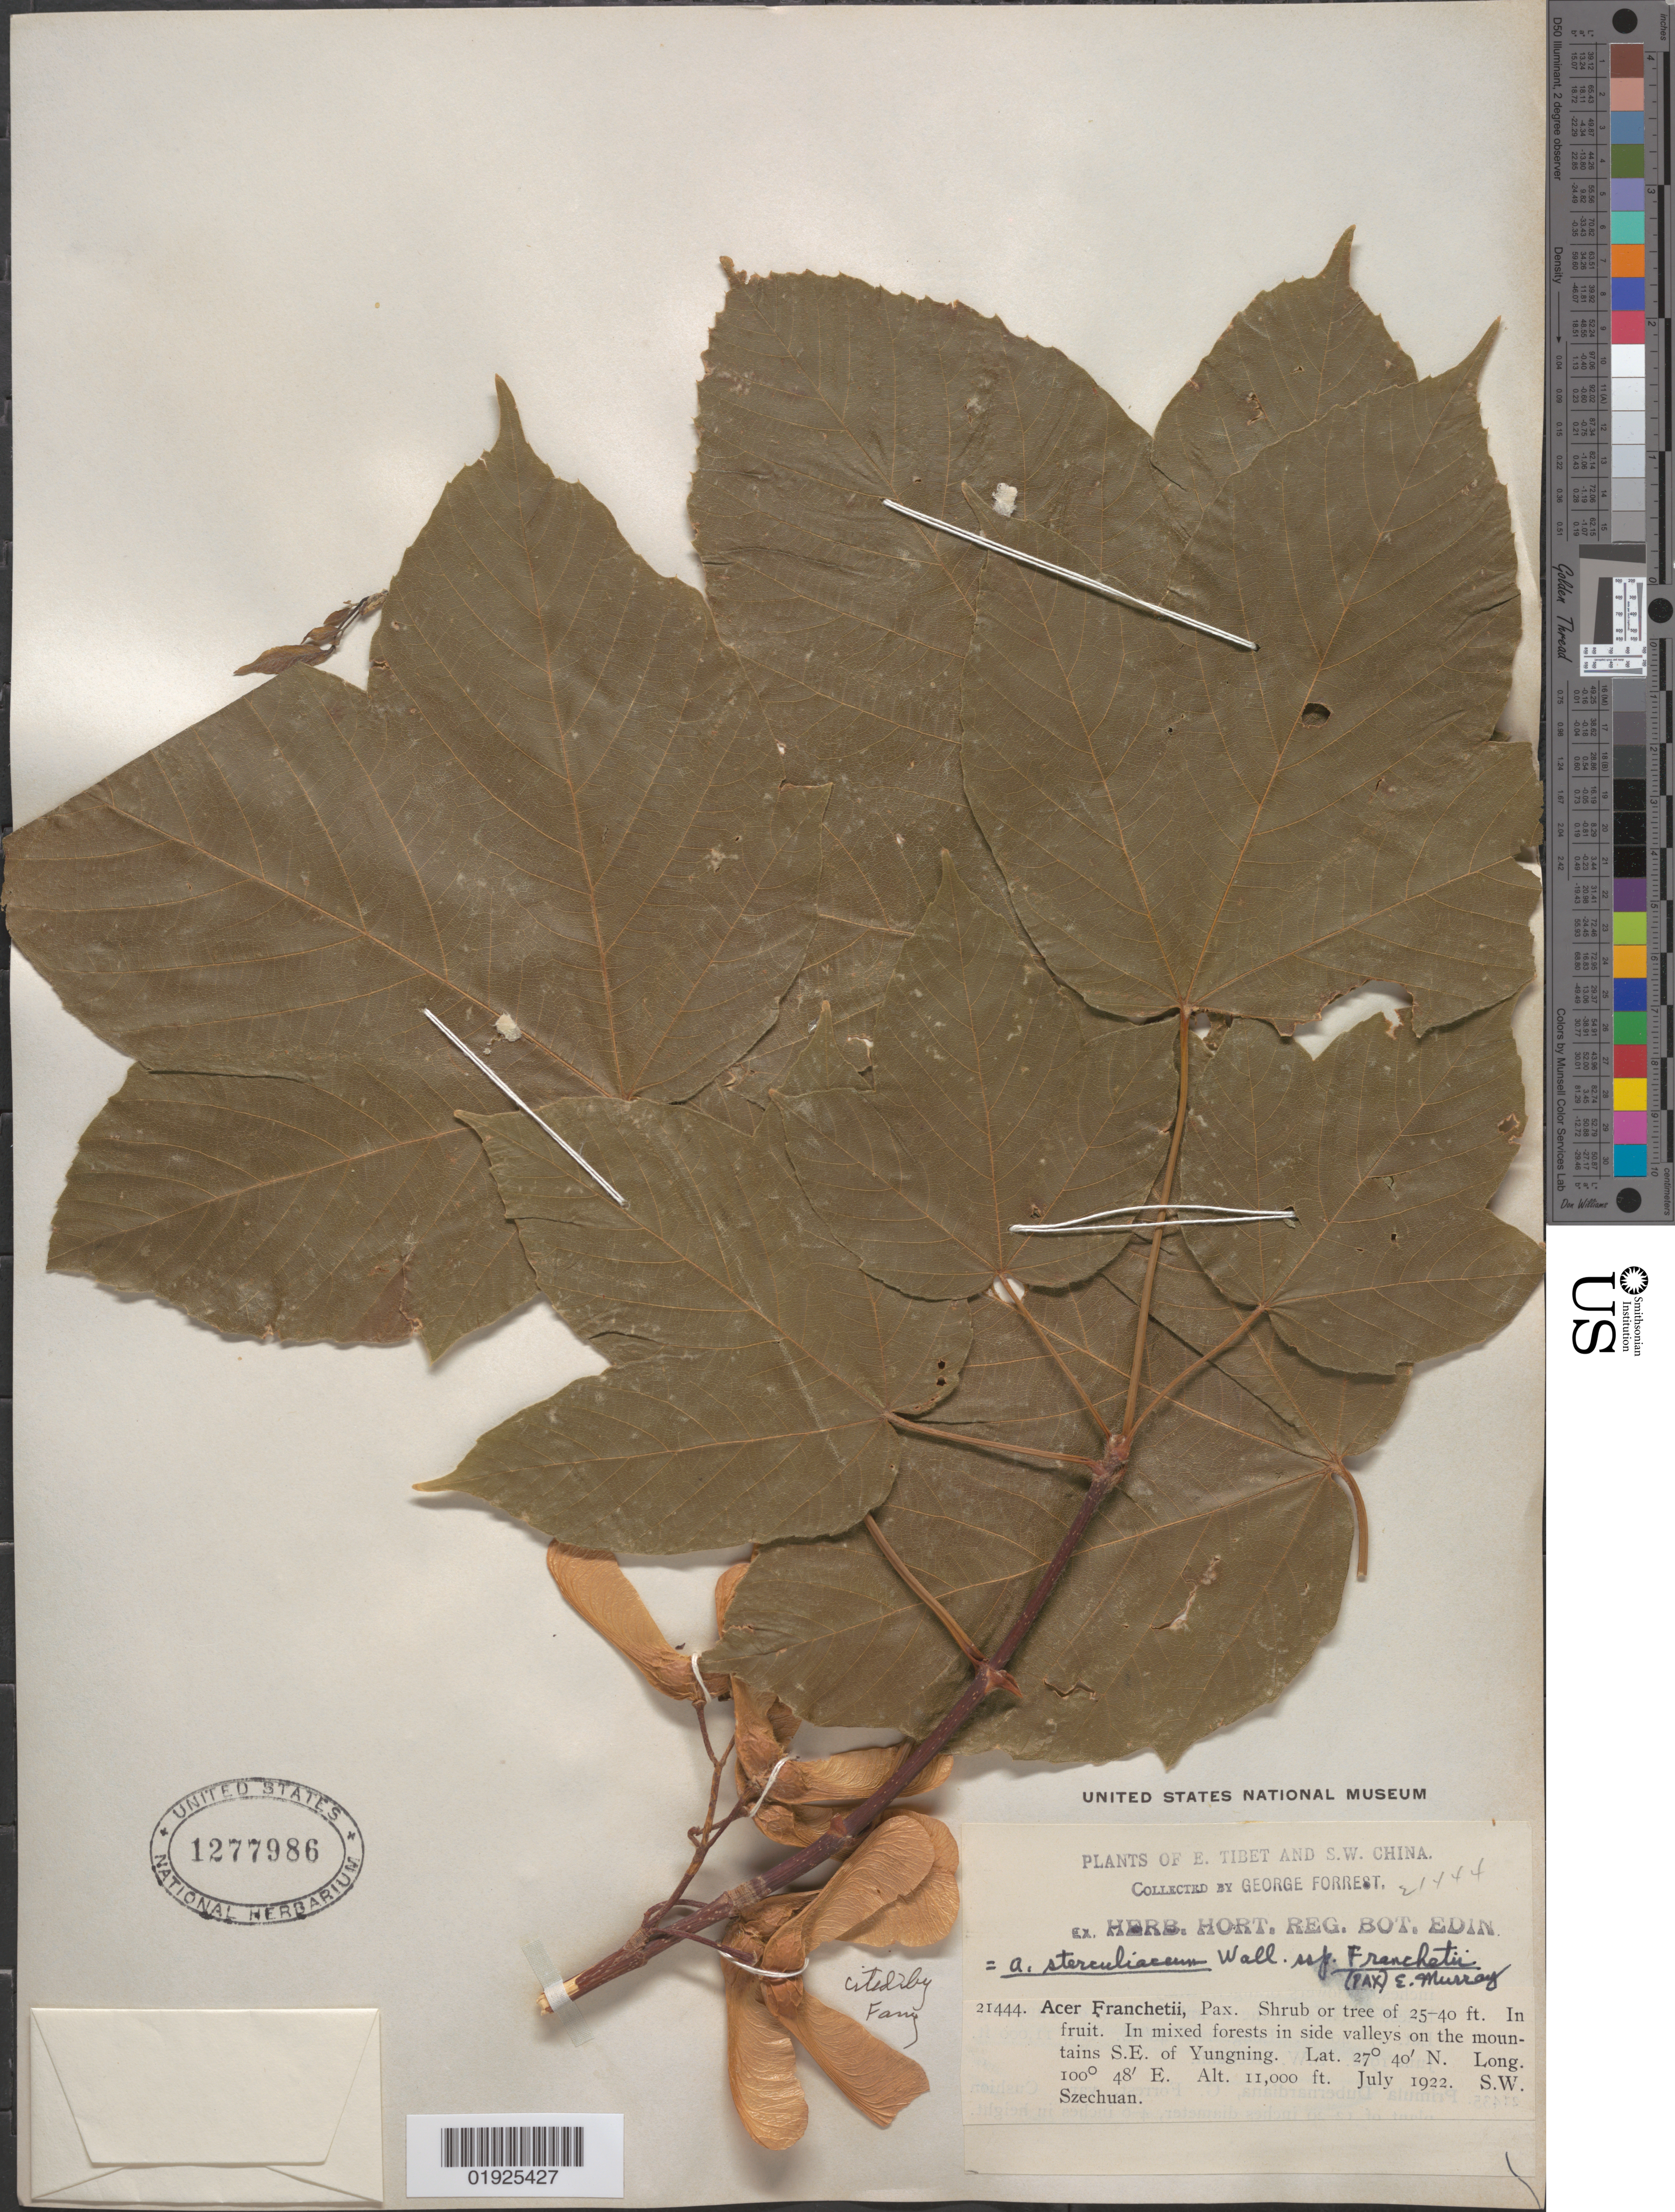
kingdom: Plantae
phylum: Tracheophyta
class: Magnoliopsida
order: Sapindales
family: Sapindaceae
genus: Acer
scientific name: Acer sterculiaceum subsp. franchetii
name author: (Pax) A.E. Murray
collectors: G. Forrest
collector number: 21444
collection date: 1922-07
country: China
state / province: Sichuan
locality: S.W. Szechuan [Sichuan]. Mountains SE of Yungning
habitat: In mixed forests in side valleys on the mountains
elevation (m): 3353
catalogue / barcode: US 1277986